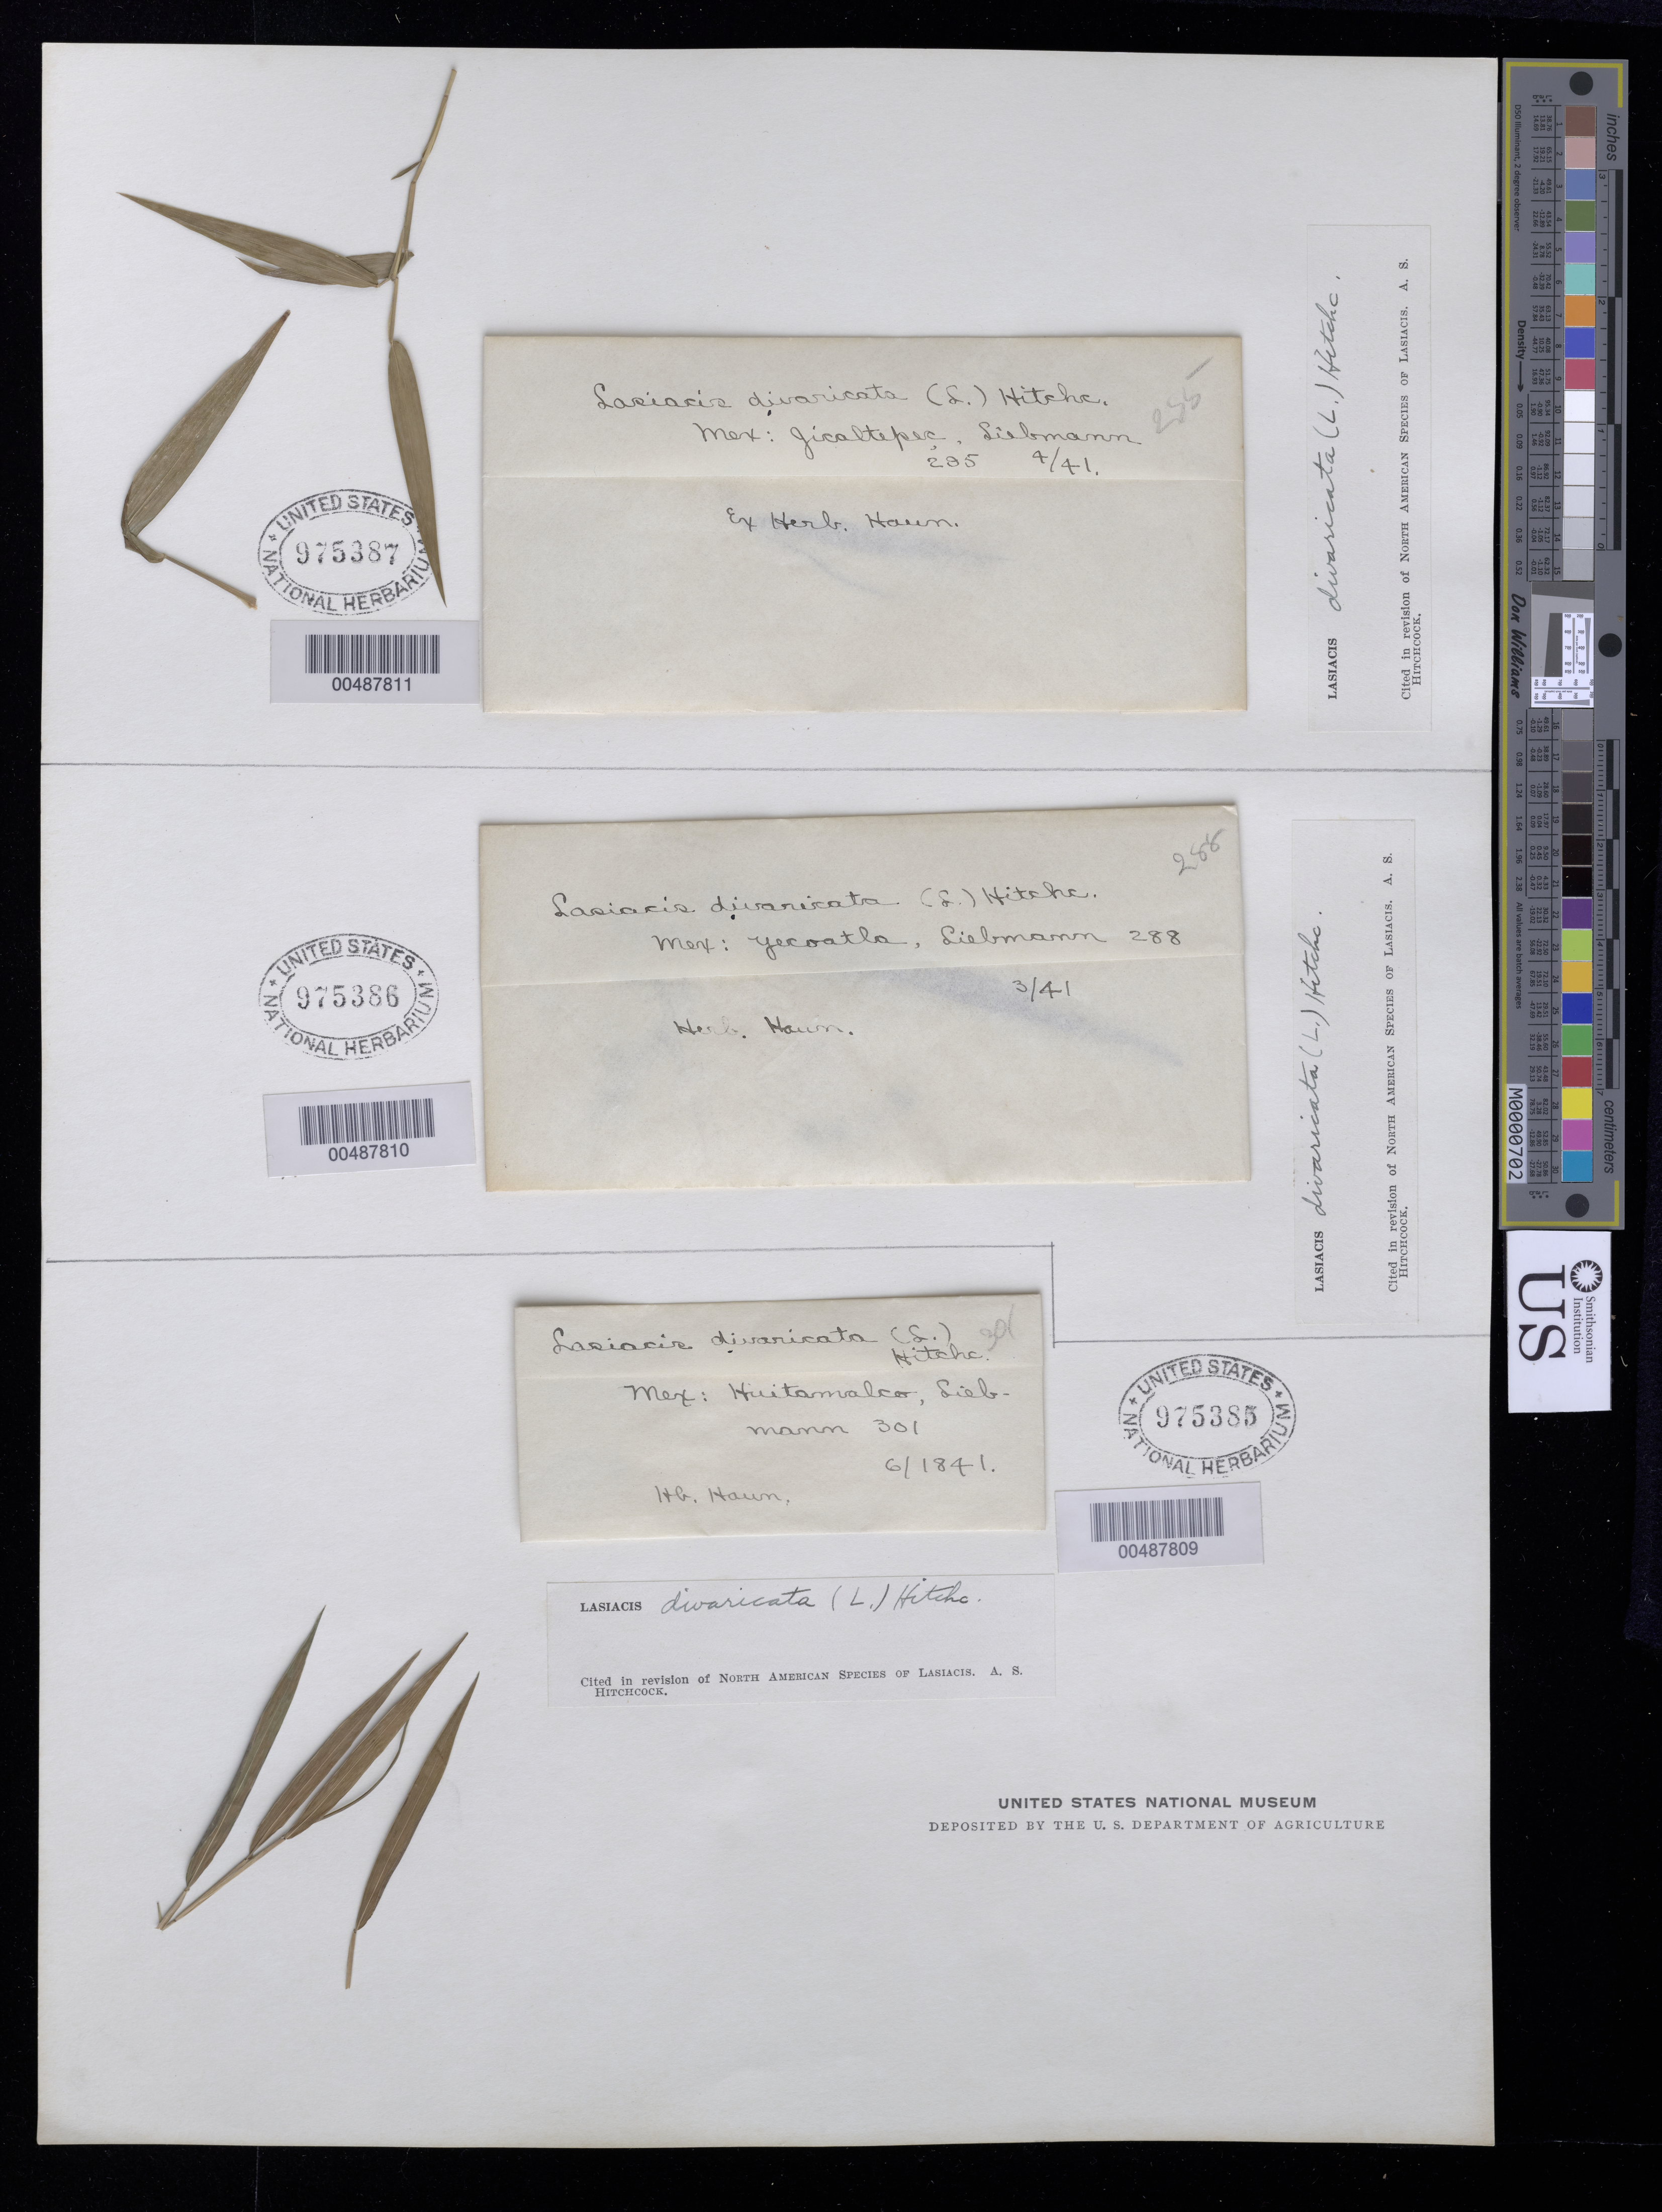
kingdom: Plantae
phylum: Tracheophyta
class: Liliopsida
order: Poales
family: Poaceae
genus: Lasiacis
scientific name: Lasiacis divaricata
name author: (L.) Hitchc.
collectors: F. M. Liebmann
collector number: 285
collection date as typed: Apr 1841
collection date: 1841-04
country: Mexico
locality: Jicaltepec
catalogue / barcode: US 975387